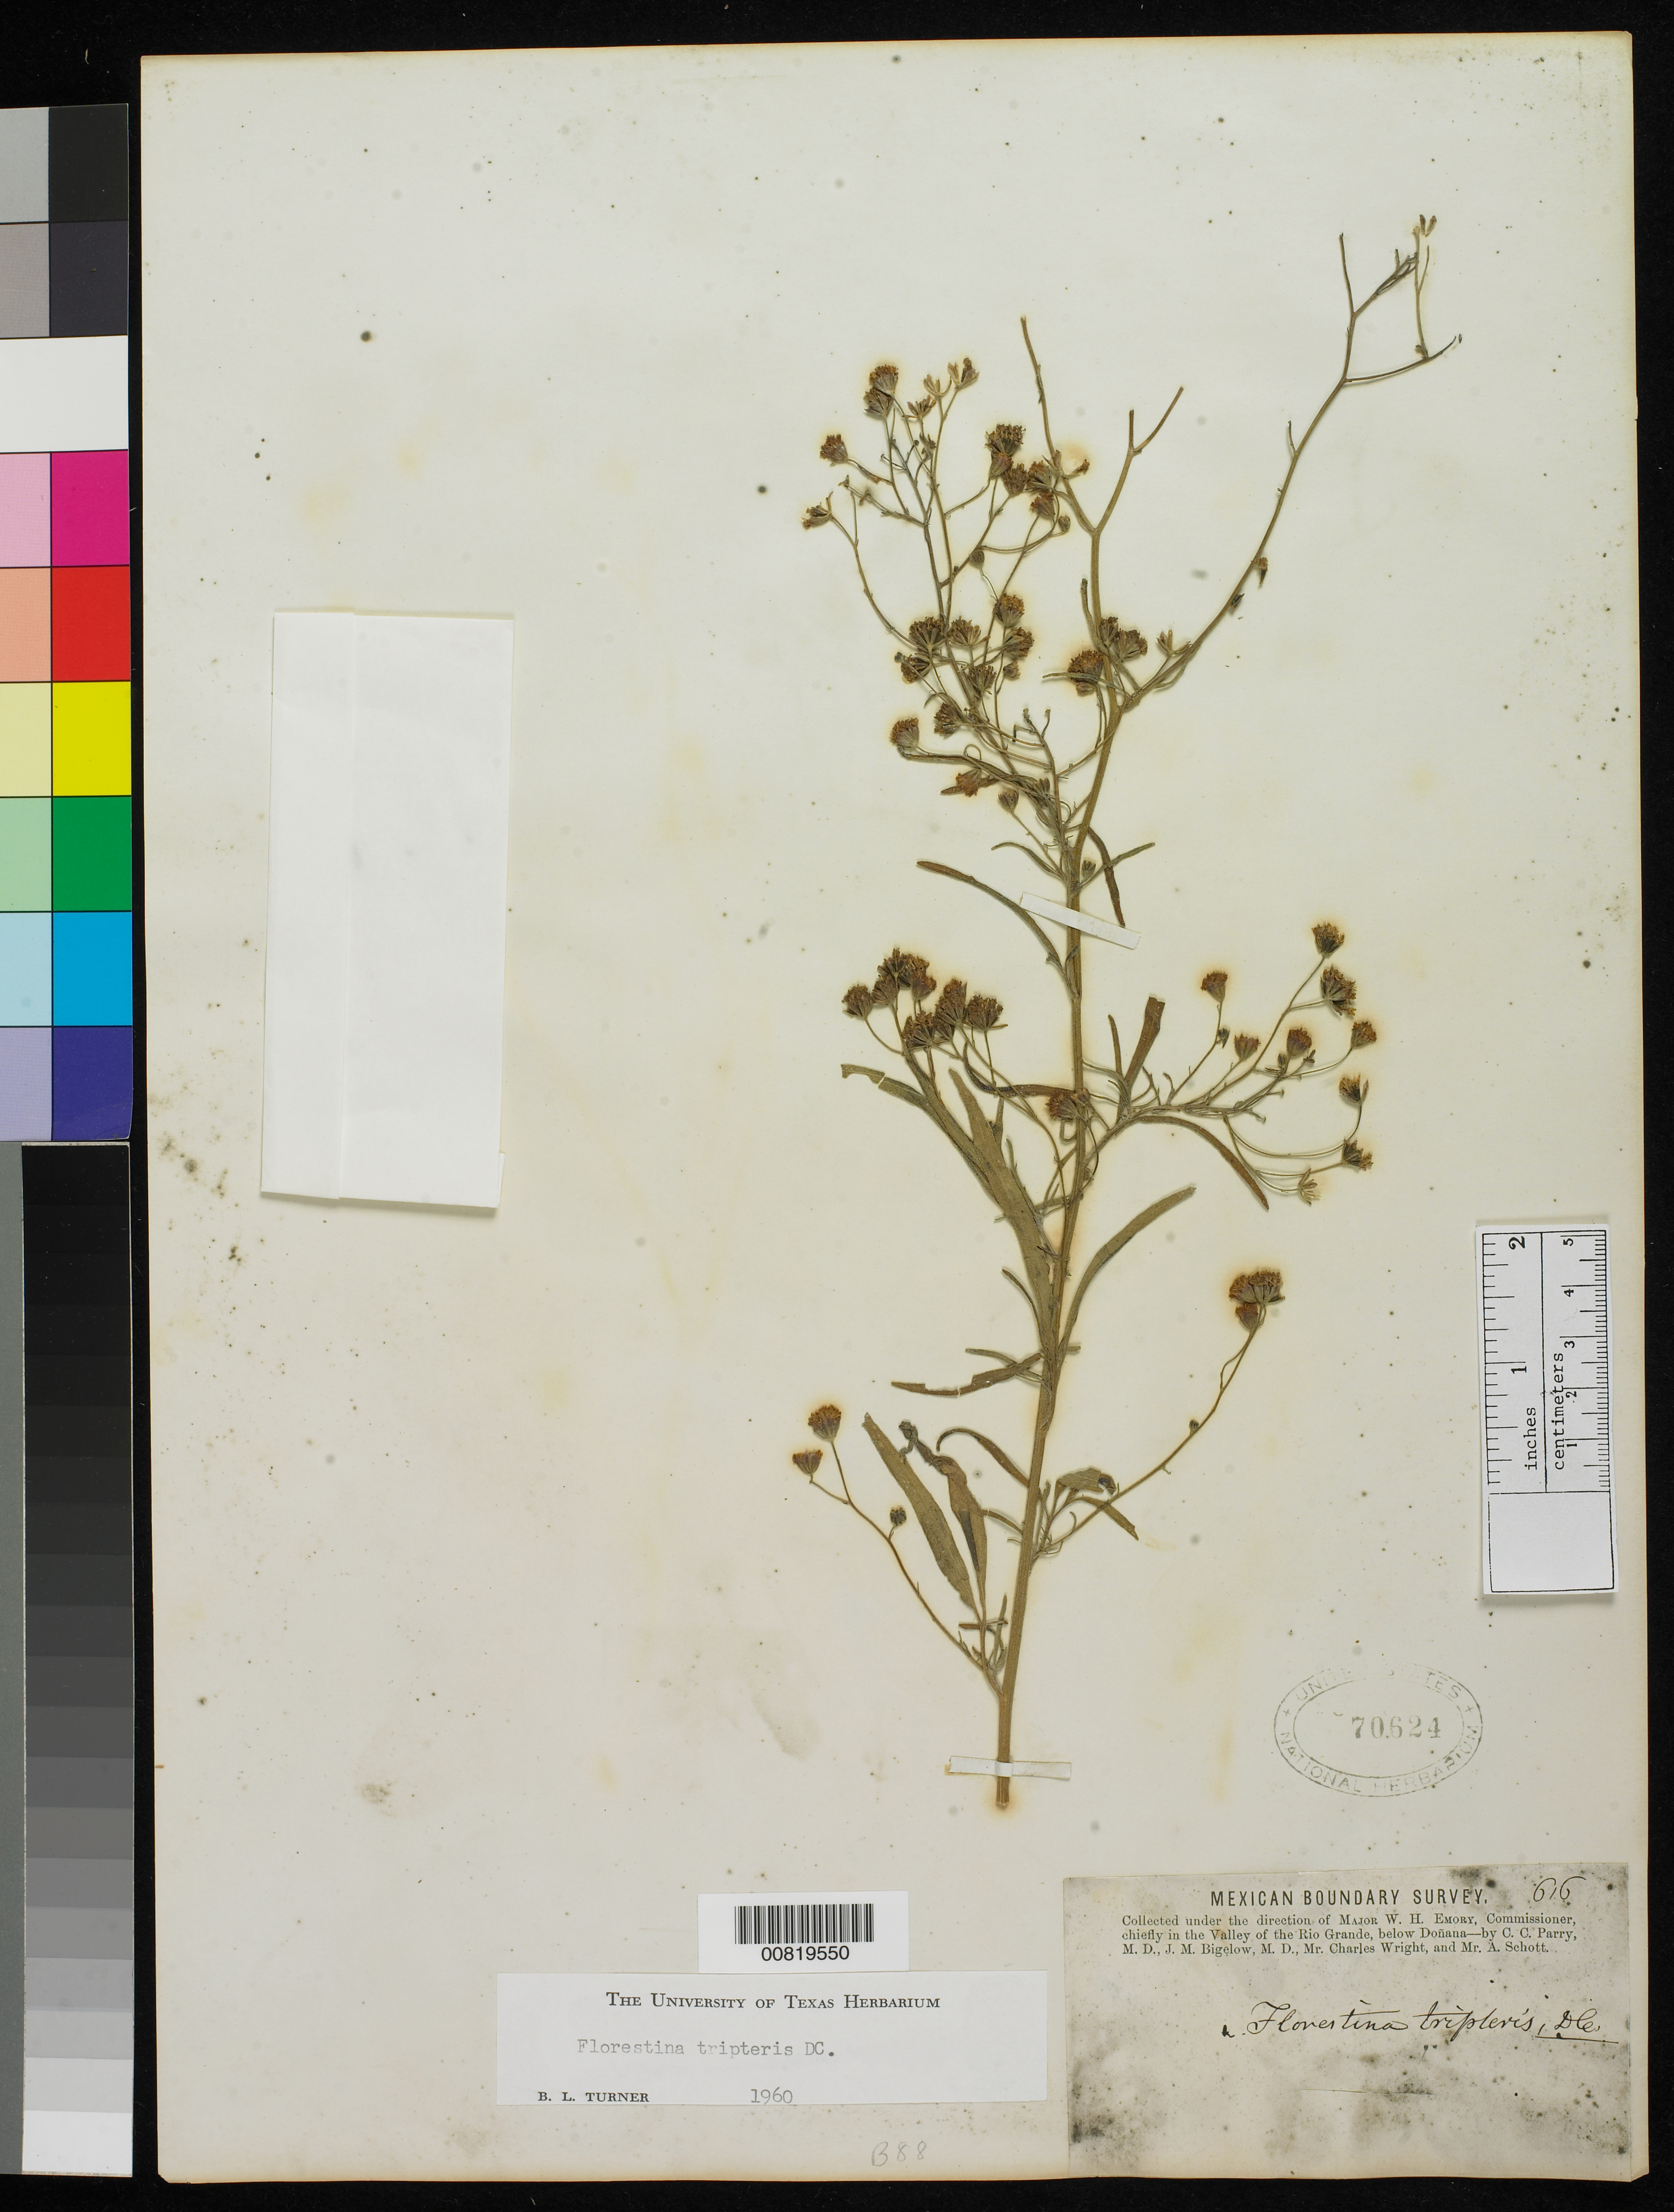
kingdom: Plantae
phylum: Tracheophyta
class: Magnoliopsida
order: Asterales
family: Asteraceae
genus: Florestina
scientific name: Florestina tripteris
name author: DC.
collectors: C. C. Parry, J. M. Bigelow, C. Wright & A. C. V. Schott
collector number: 616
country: United States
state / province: New Mexico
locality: Valley of the Rio Grande, below Doñana, New Mexico.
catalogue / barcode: US 70624